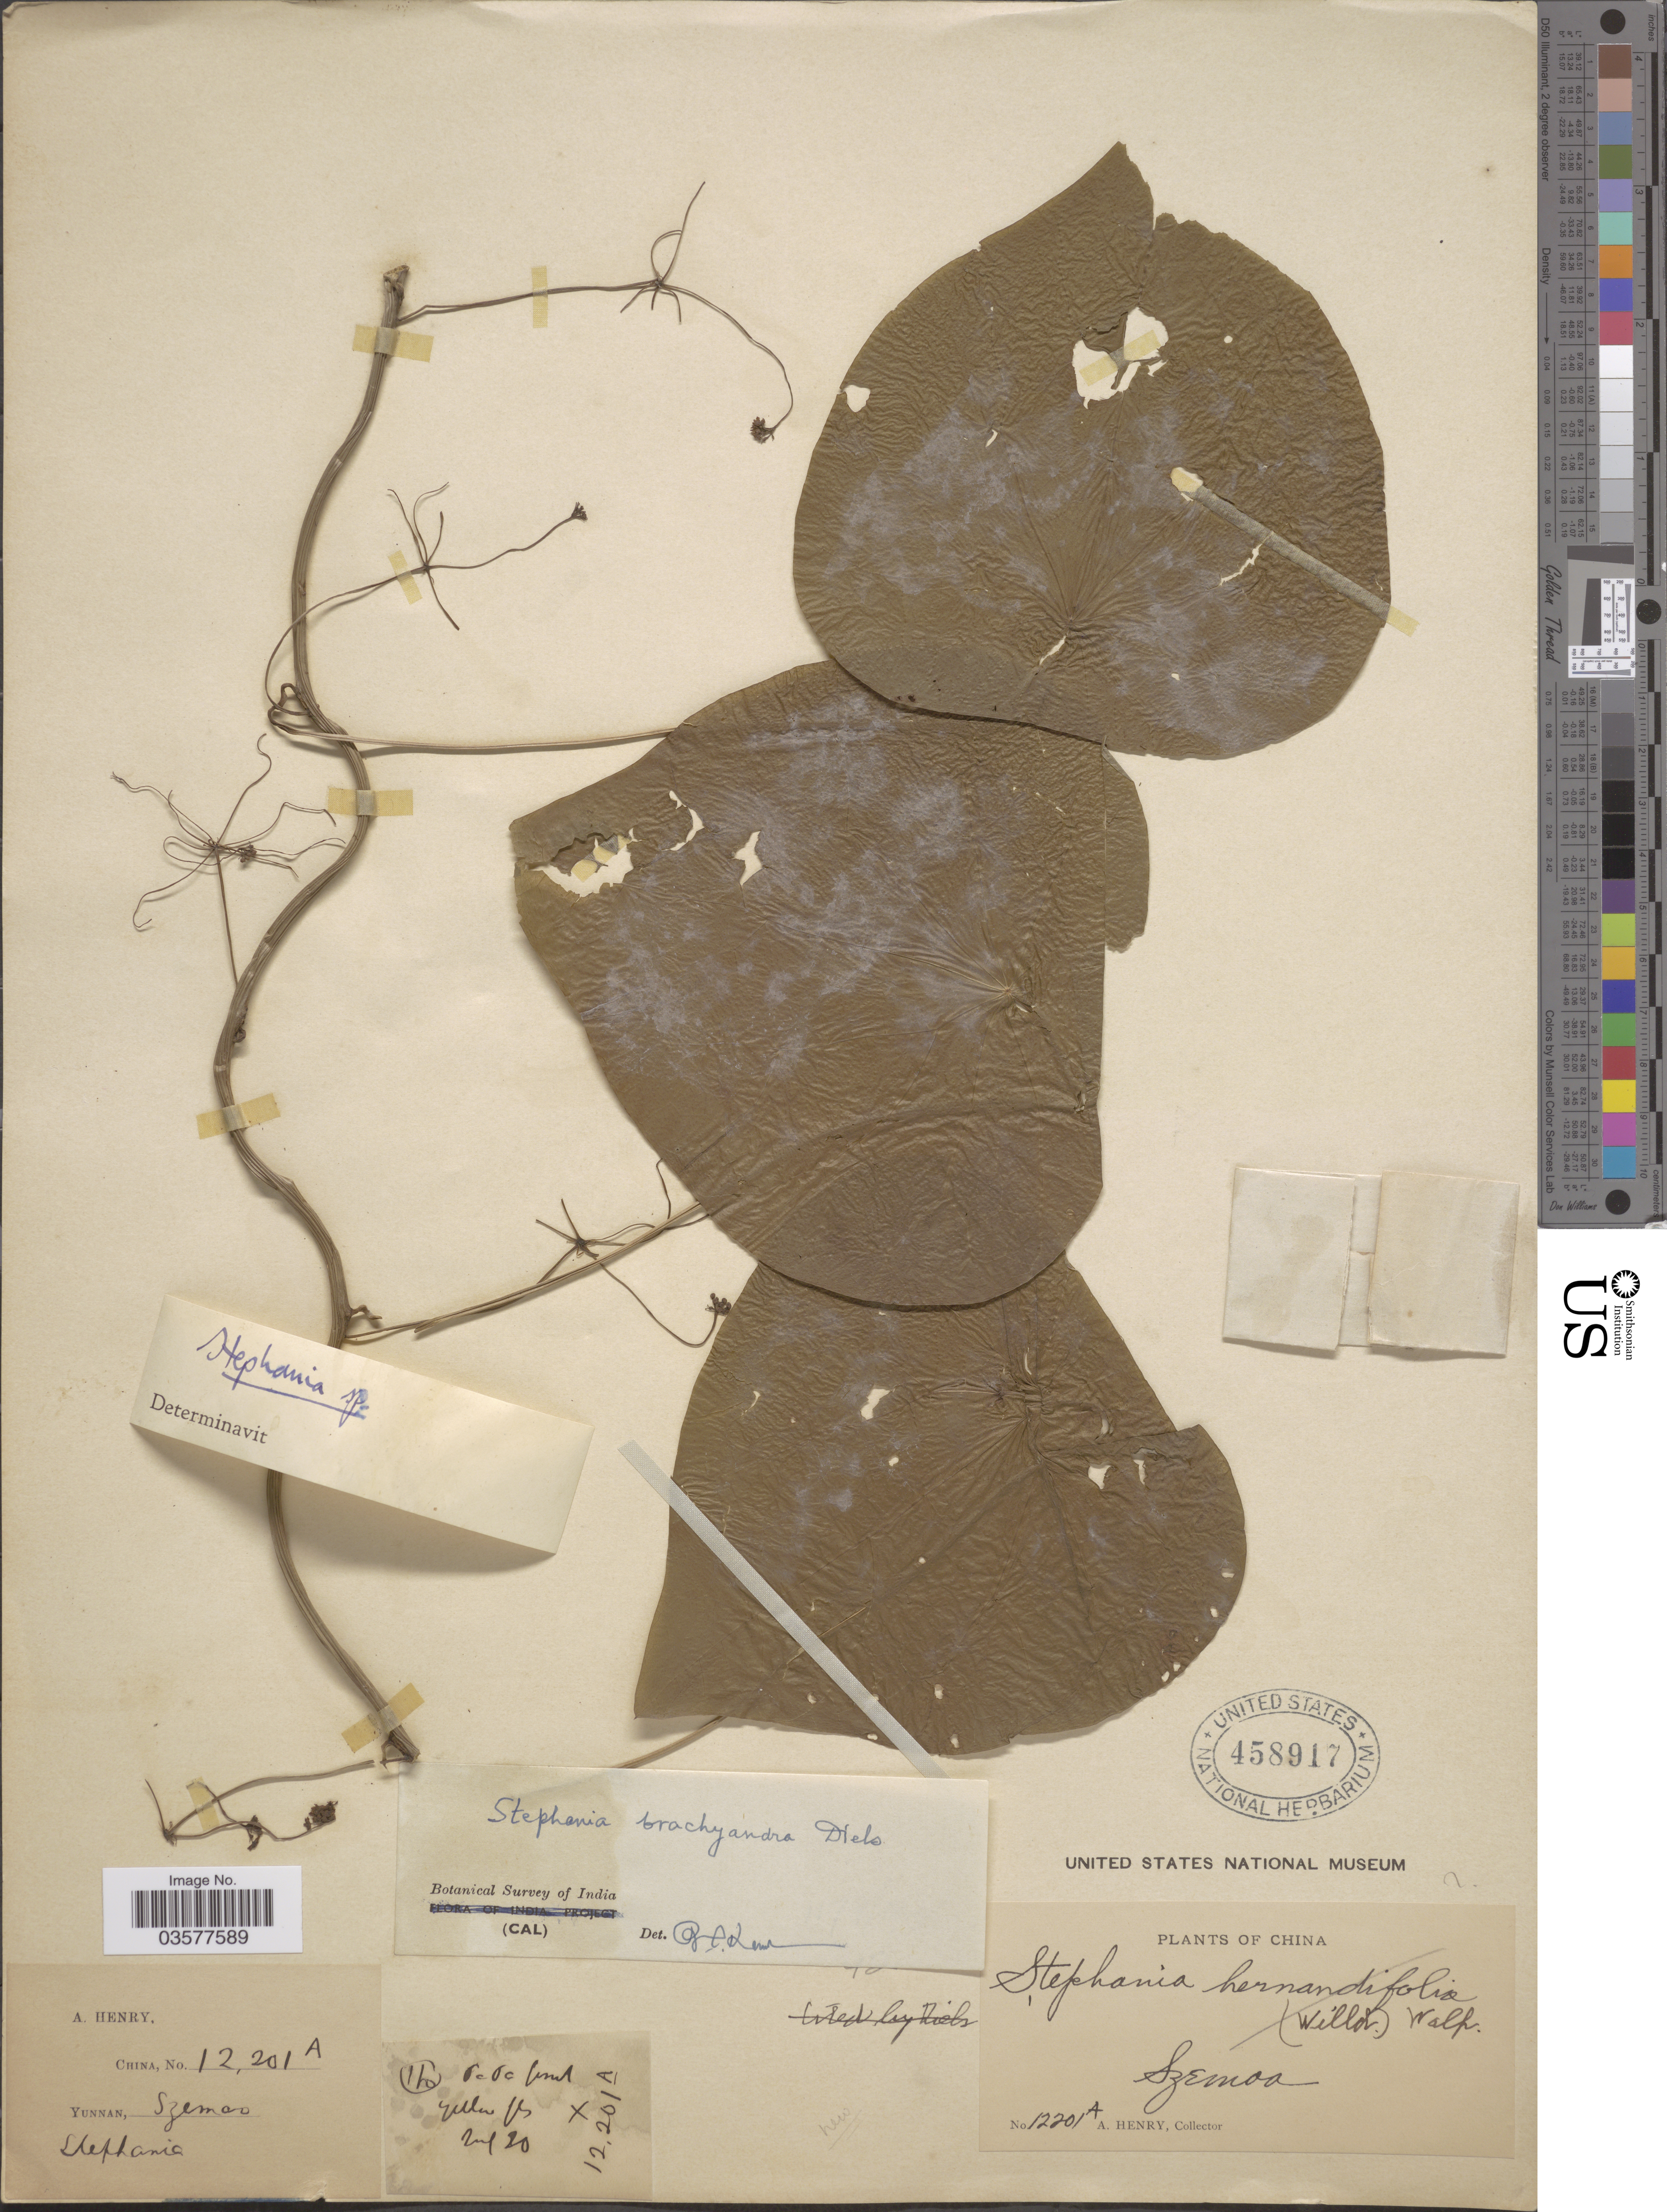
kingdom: Plantae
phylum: Tracheophyta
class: Magnoliopsida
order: Ranunculales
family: Menispermaceae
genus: Stephania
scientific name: Stephania brachyandra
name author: Diels in Engl.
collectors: A. Henry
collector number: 12201 A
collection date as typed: Transcribed d/m/y: /7/20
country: China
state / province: Yunnan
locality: Szemoa. Pa Pa forest. Ho.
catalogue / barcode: US 458917